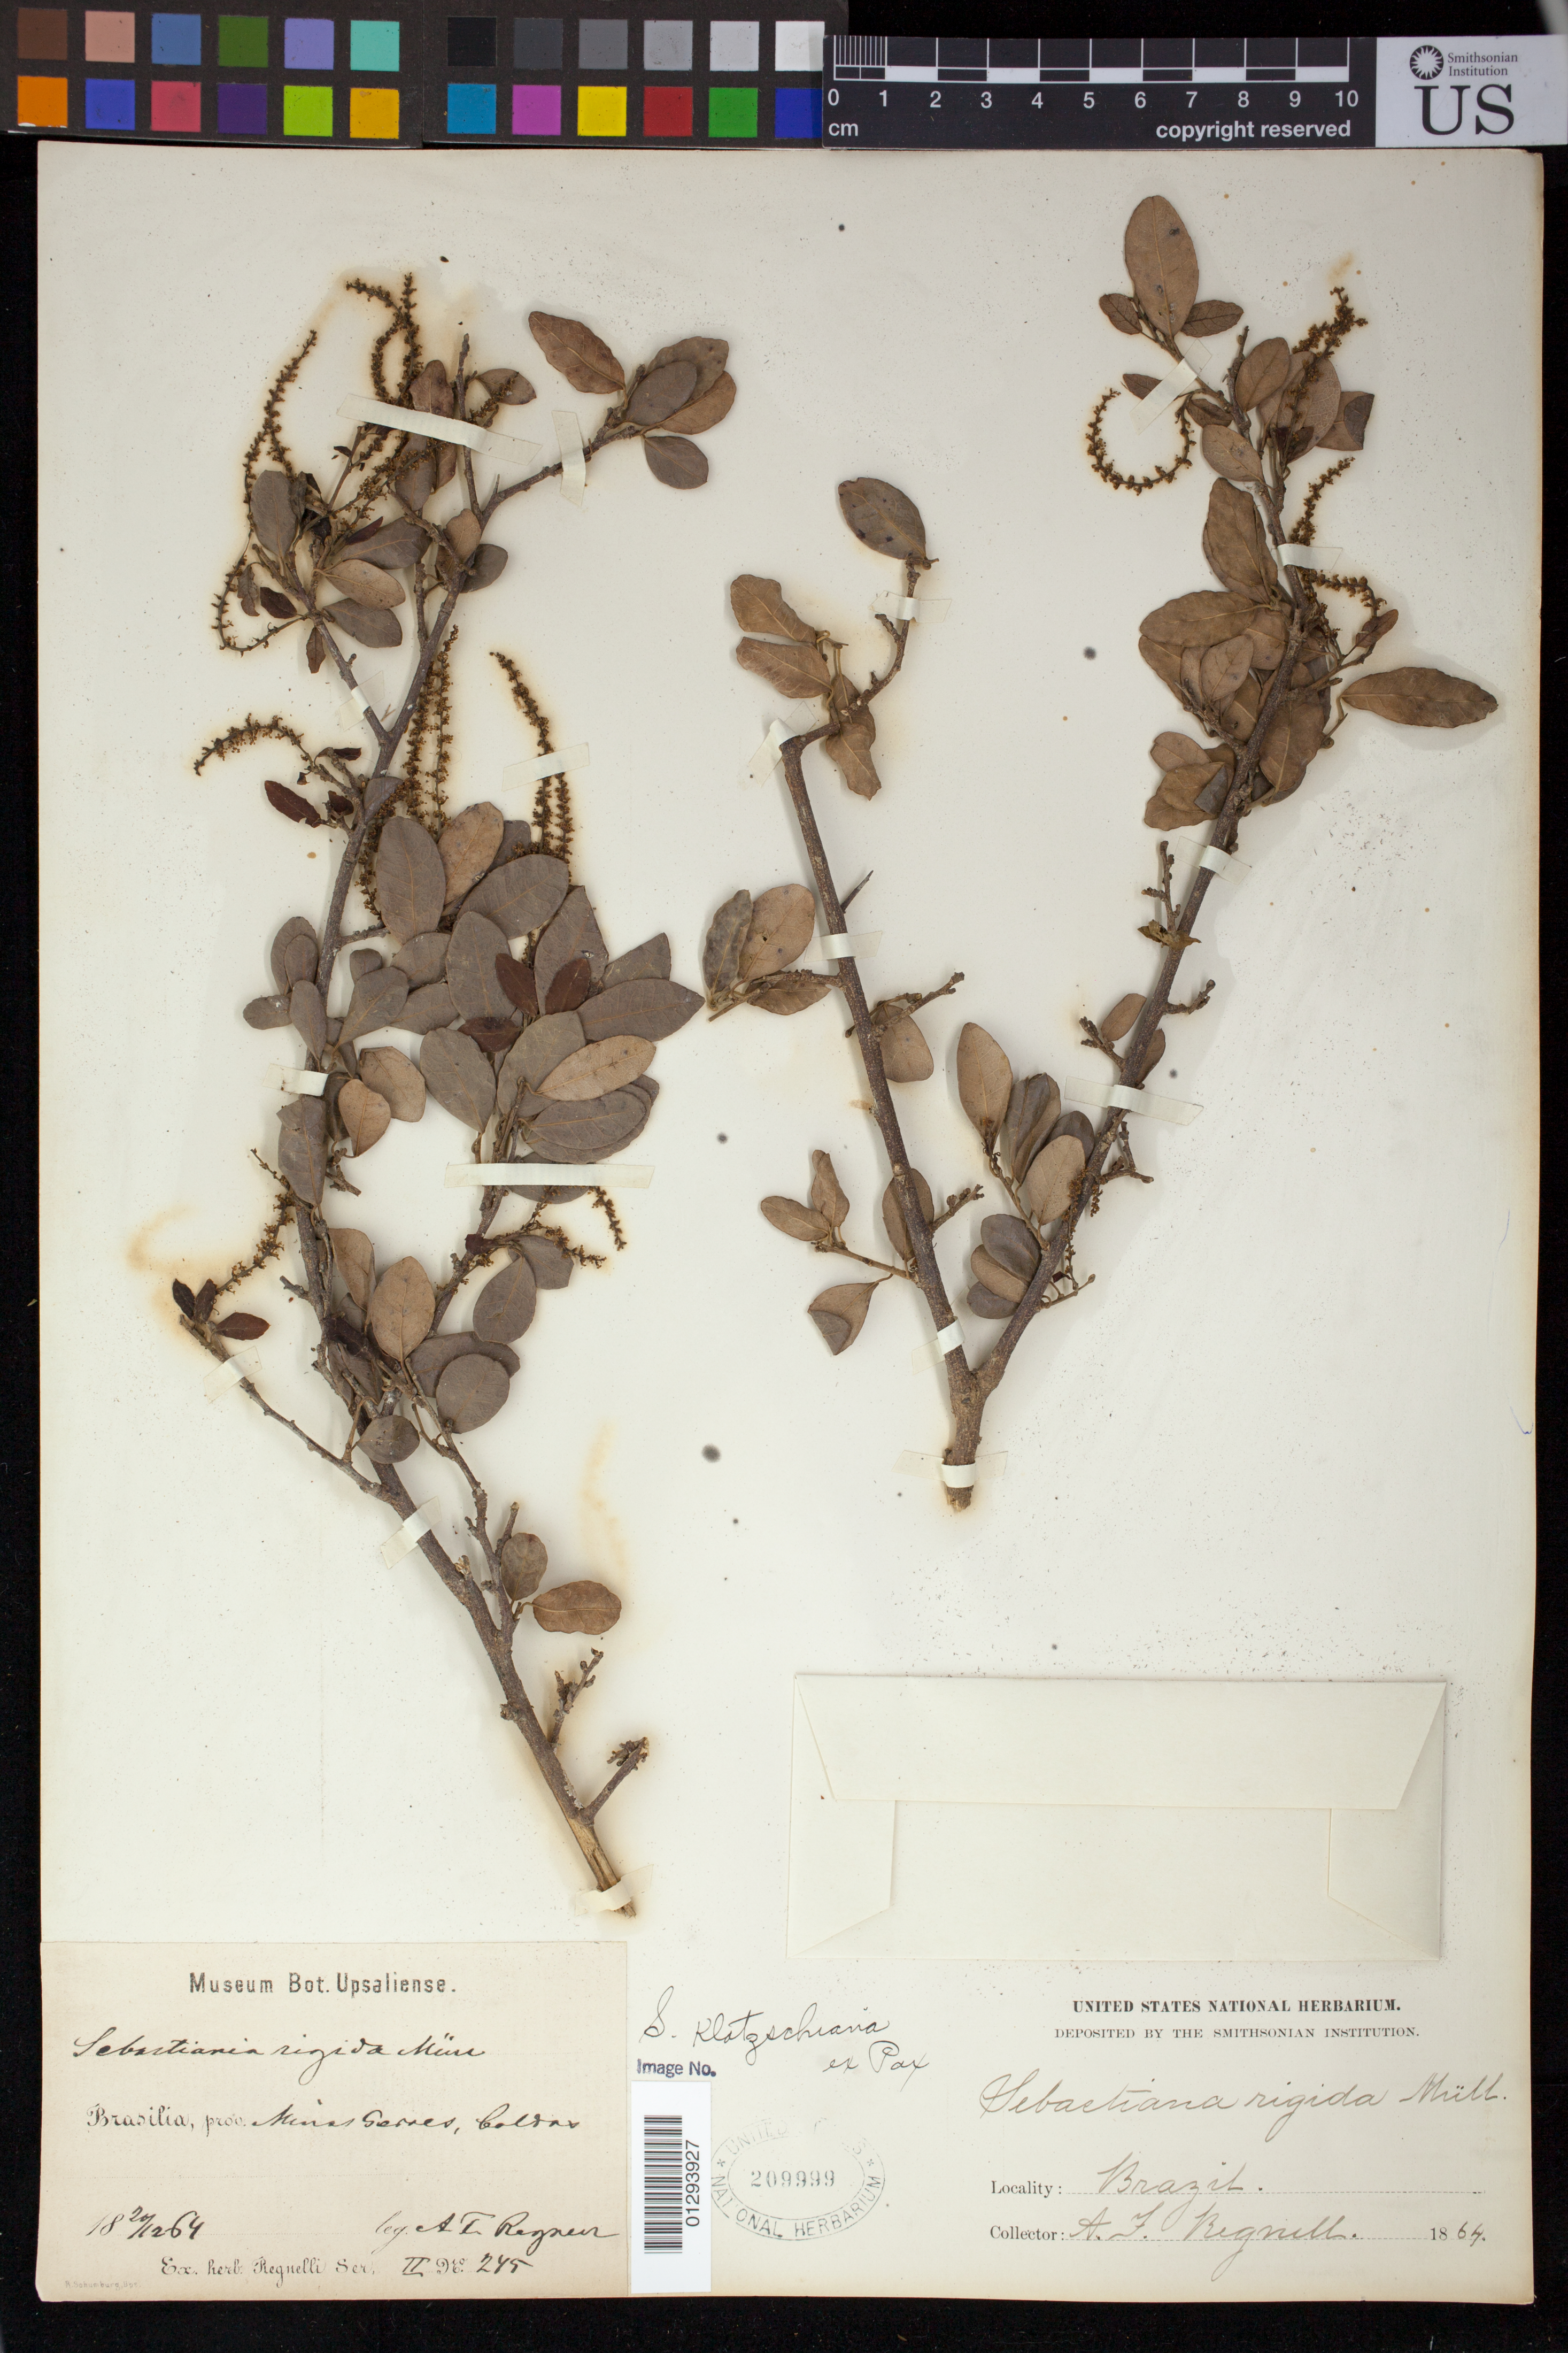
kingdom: Plantae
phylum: Tracheophyta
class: Magnoliopsida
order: Malpighiales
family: Euphorbiaceae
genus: Sebastiania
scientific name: Sebastiania commersoniana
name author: (Baill.) L.B. Sm. & Downs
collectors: A. F. Regnell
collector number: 245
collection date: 1864-12-20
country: Brazil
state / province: Minas Gerais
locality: Minas Geraes (Gerais), Colras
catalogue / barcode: US 209999